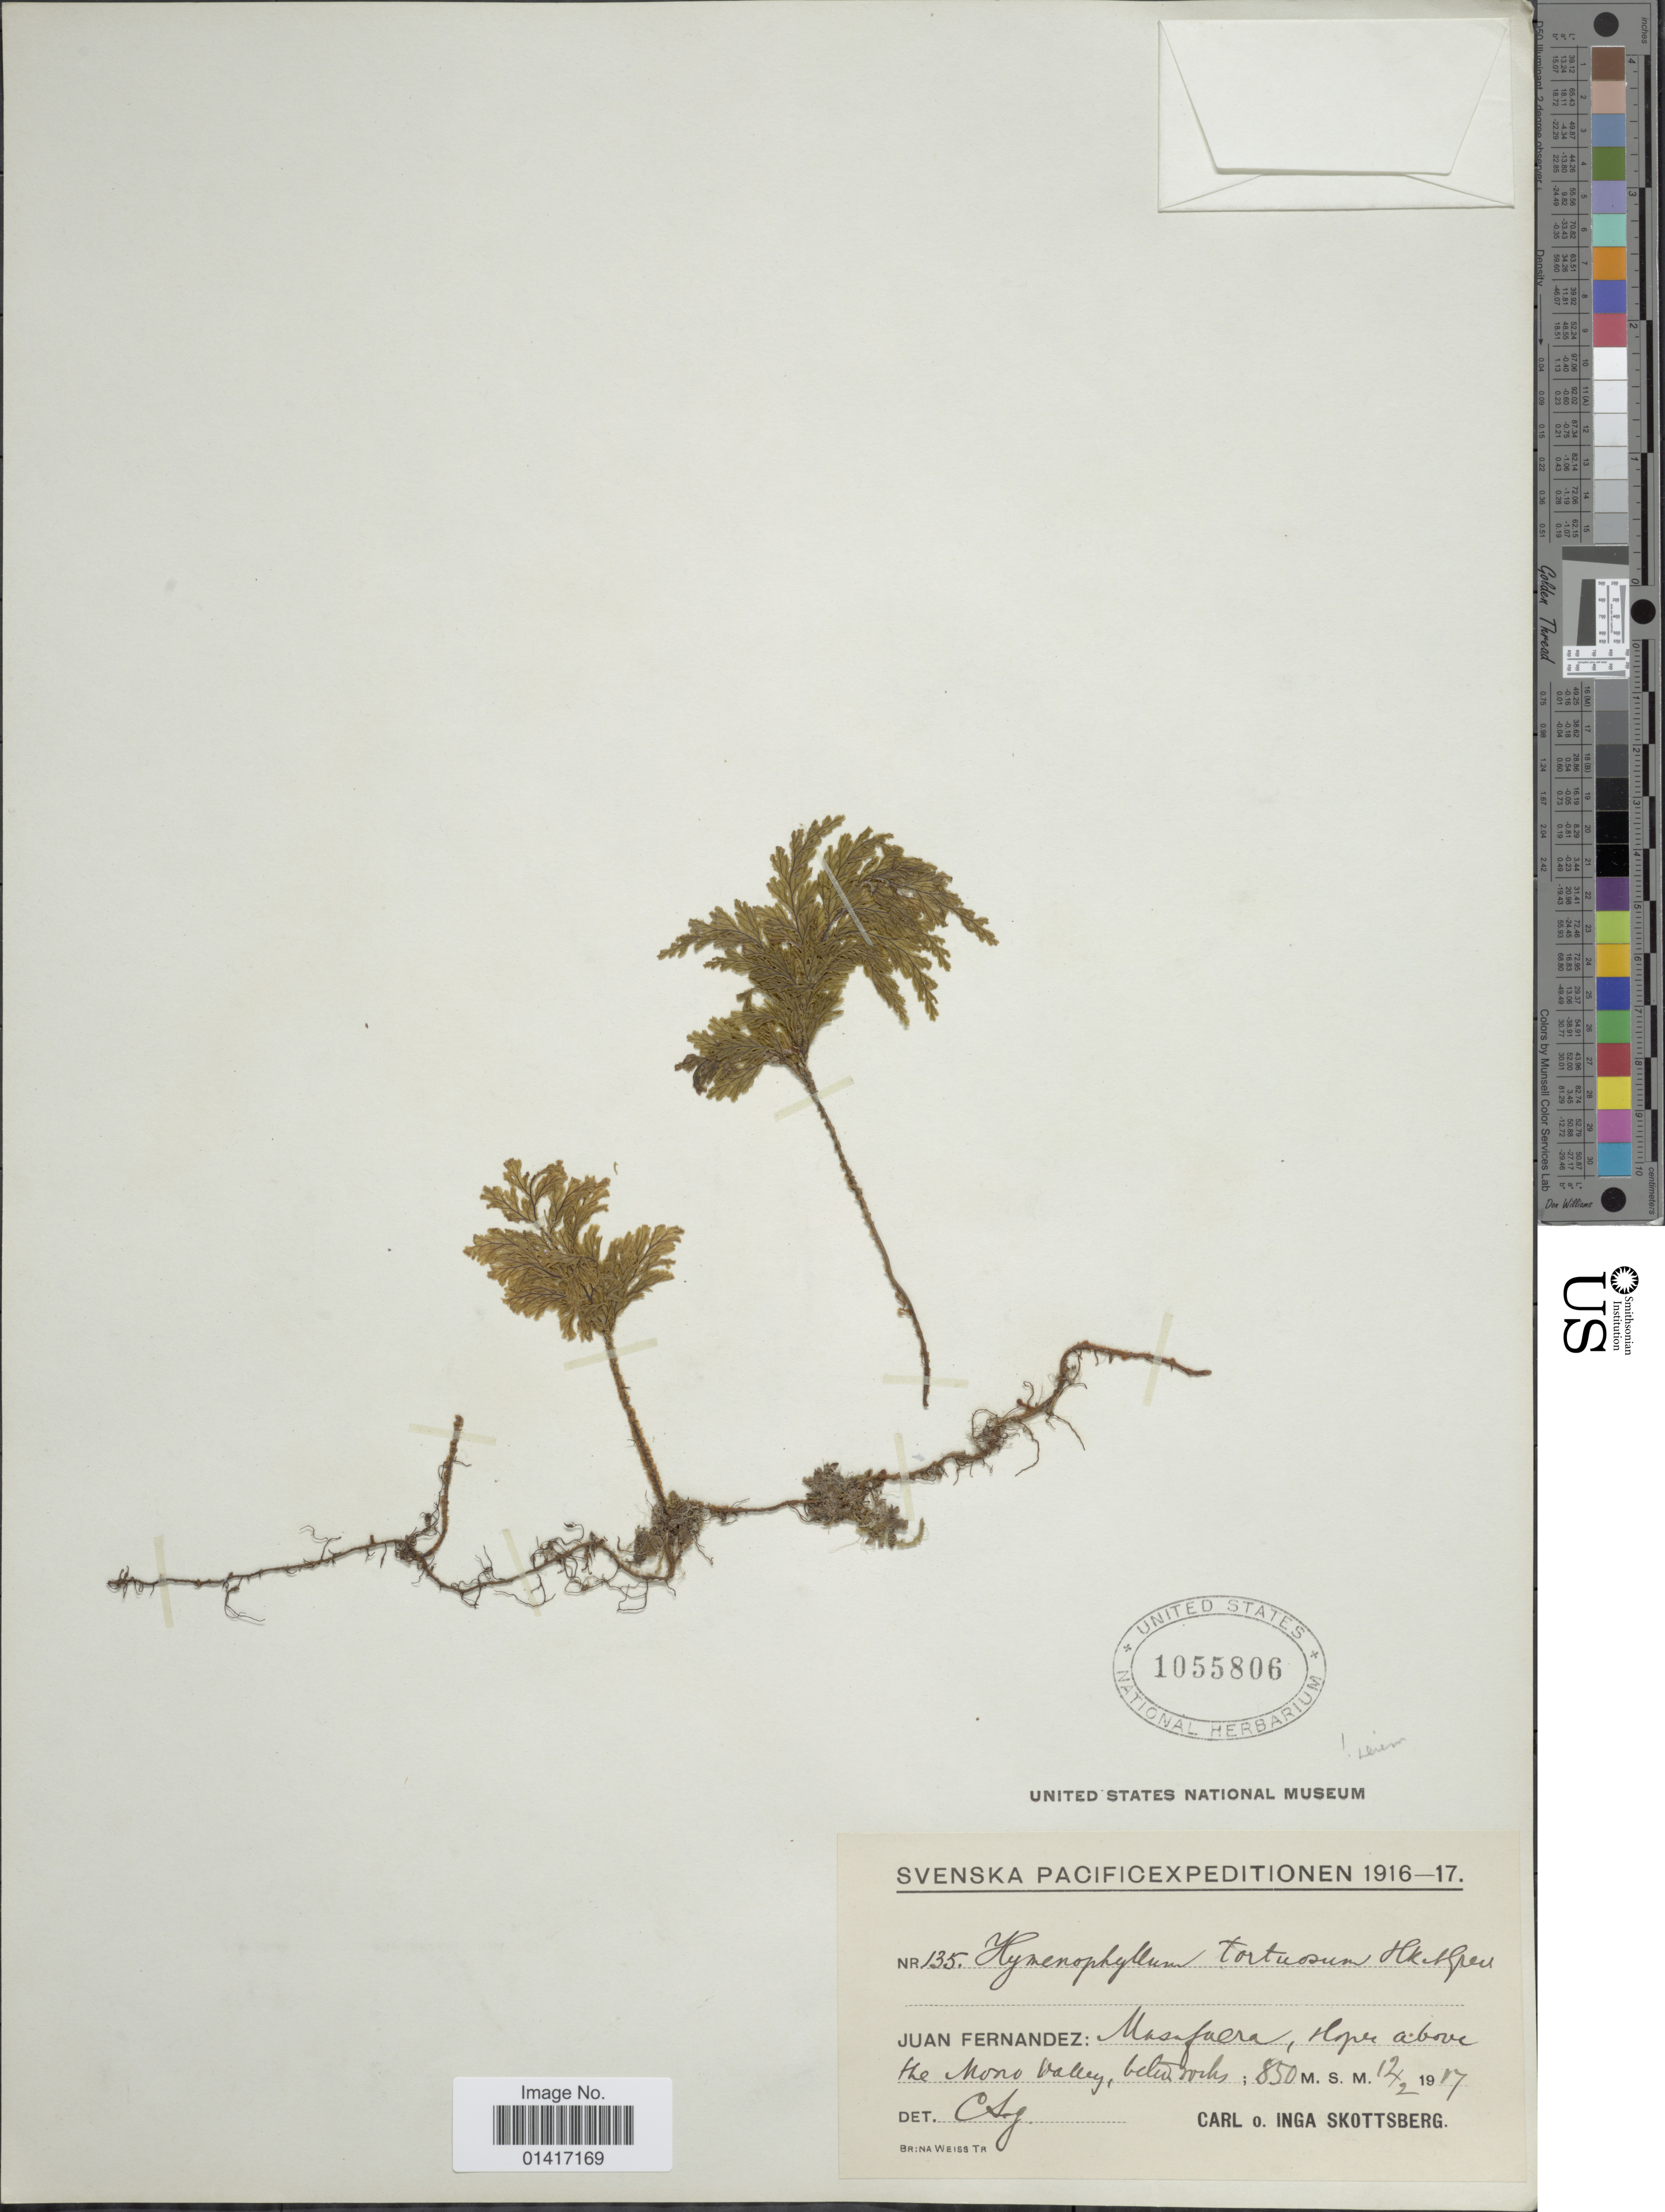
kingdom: Plantae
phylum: Tracheophyta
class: Polypodiopsida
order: Hymenophyllales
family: Hymenophyllaceae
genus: Hymenophyllum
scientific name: Hymenophyllum tortuosum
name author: Hook. & Grev.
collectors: C. Skottsberg & I. Skottsberg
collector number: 135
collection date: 1917-02-12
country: Chile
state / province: Valparaíso (V)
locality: Masafuera, slopes above the Mono Valley, below rocks. Juan Fernandez.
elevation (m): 850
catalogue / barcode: US 1055806